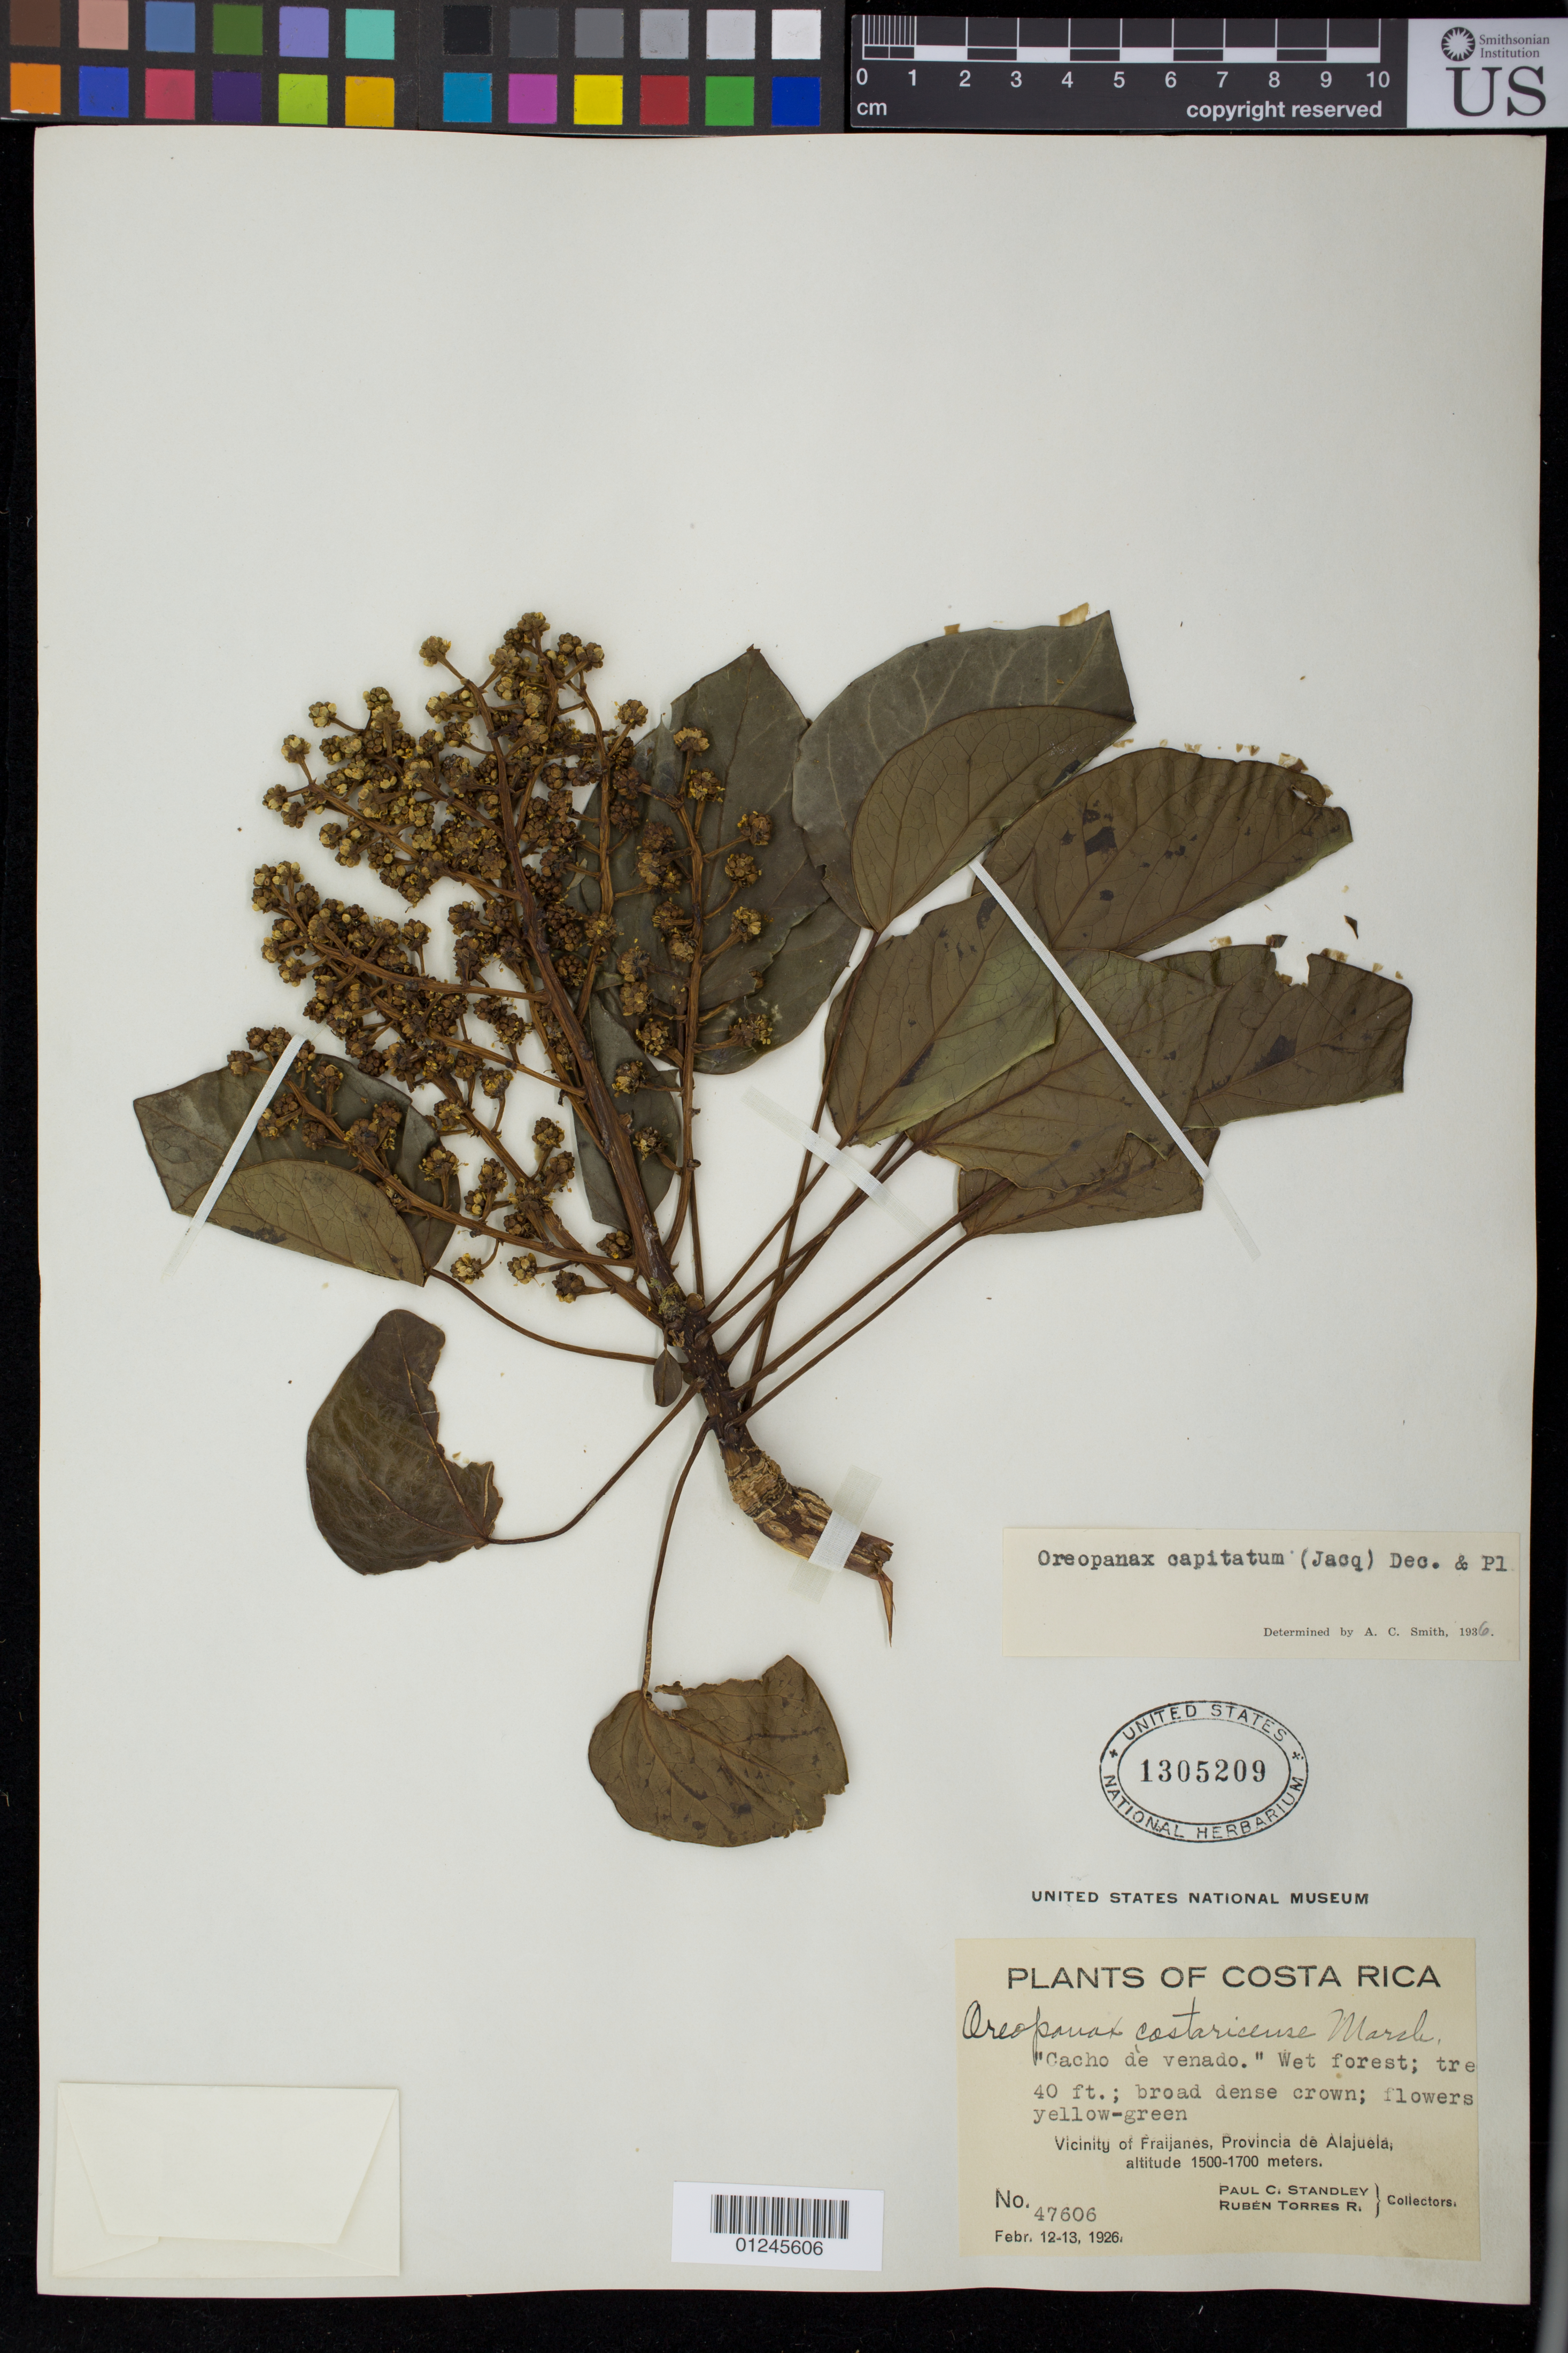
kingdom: Plantae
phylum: Tracheophyta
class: Magnoliopsida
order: Apiales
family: Araliaceae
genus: Oreopanax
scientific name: Oreopanax capitatus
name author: (Jacq.) Decne. & Planch.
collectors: P. C. Standley & R. Torres R.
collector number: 47606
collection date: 1926-02-12/1926-02-13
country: Costa Rica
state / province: Alajuela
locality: Vicinity of Fraijanes.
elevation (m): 1500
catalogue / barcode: US 1305209